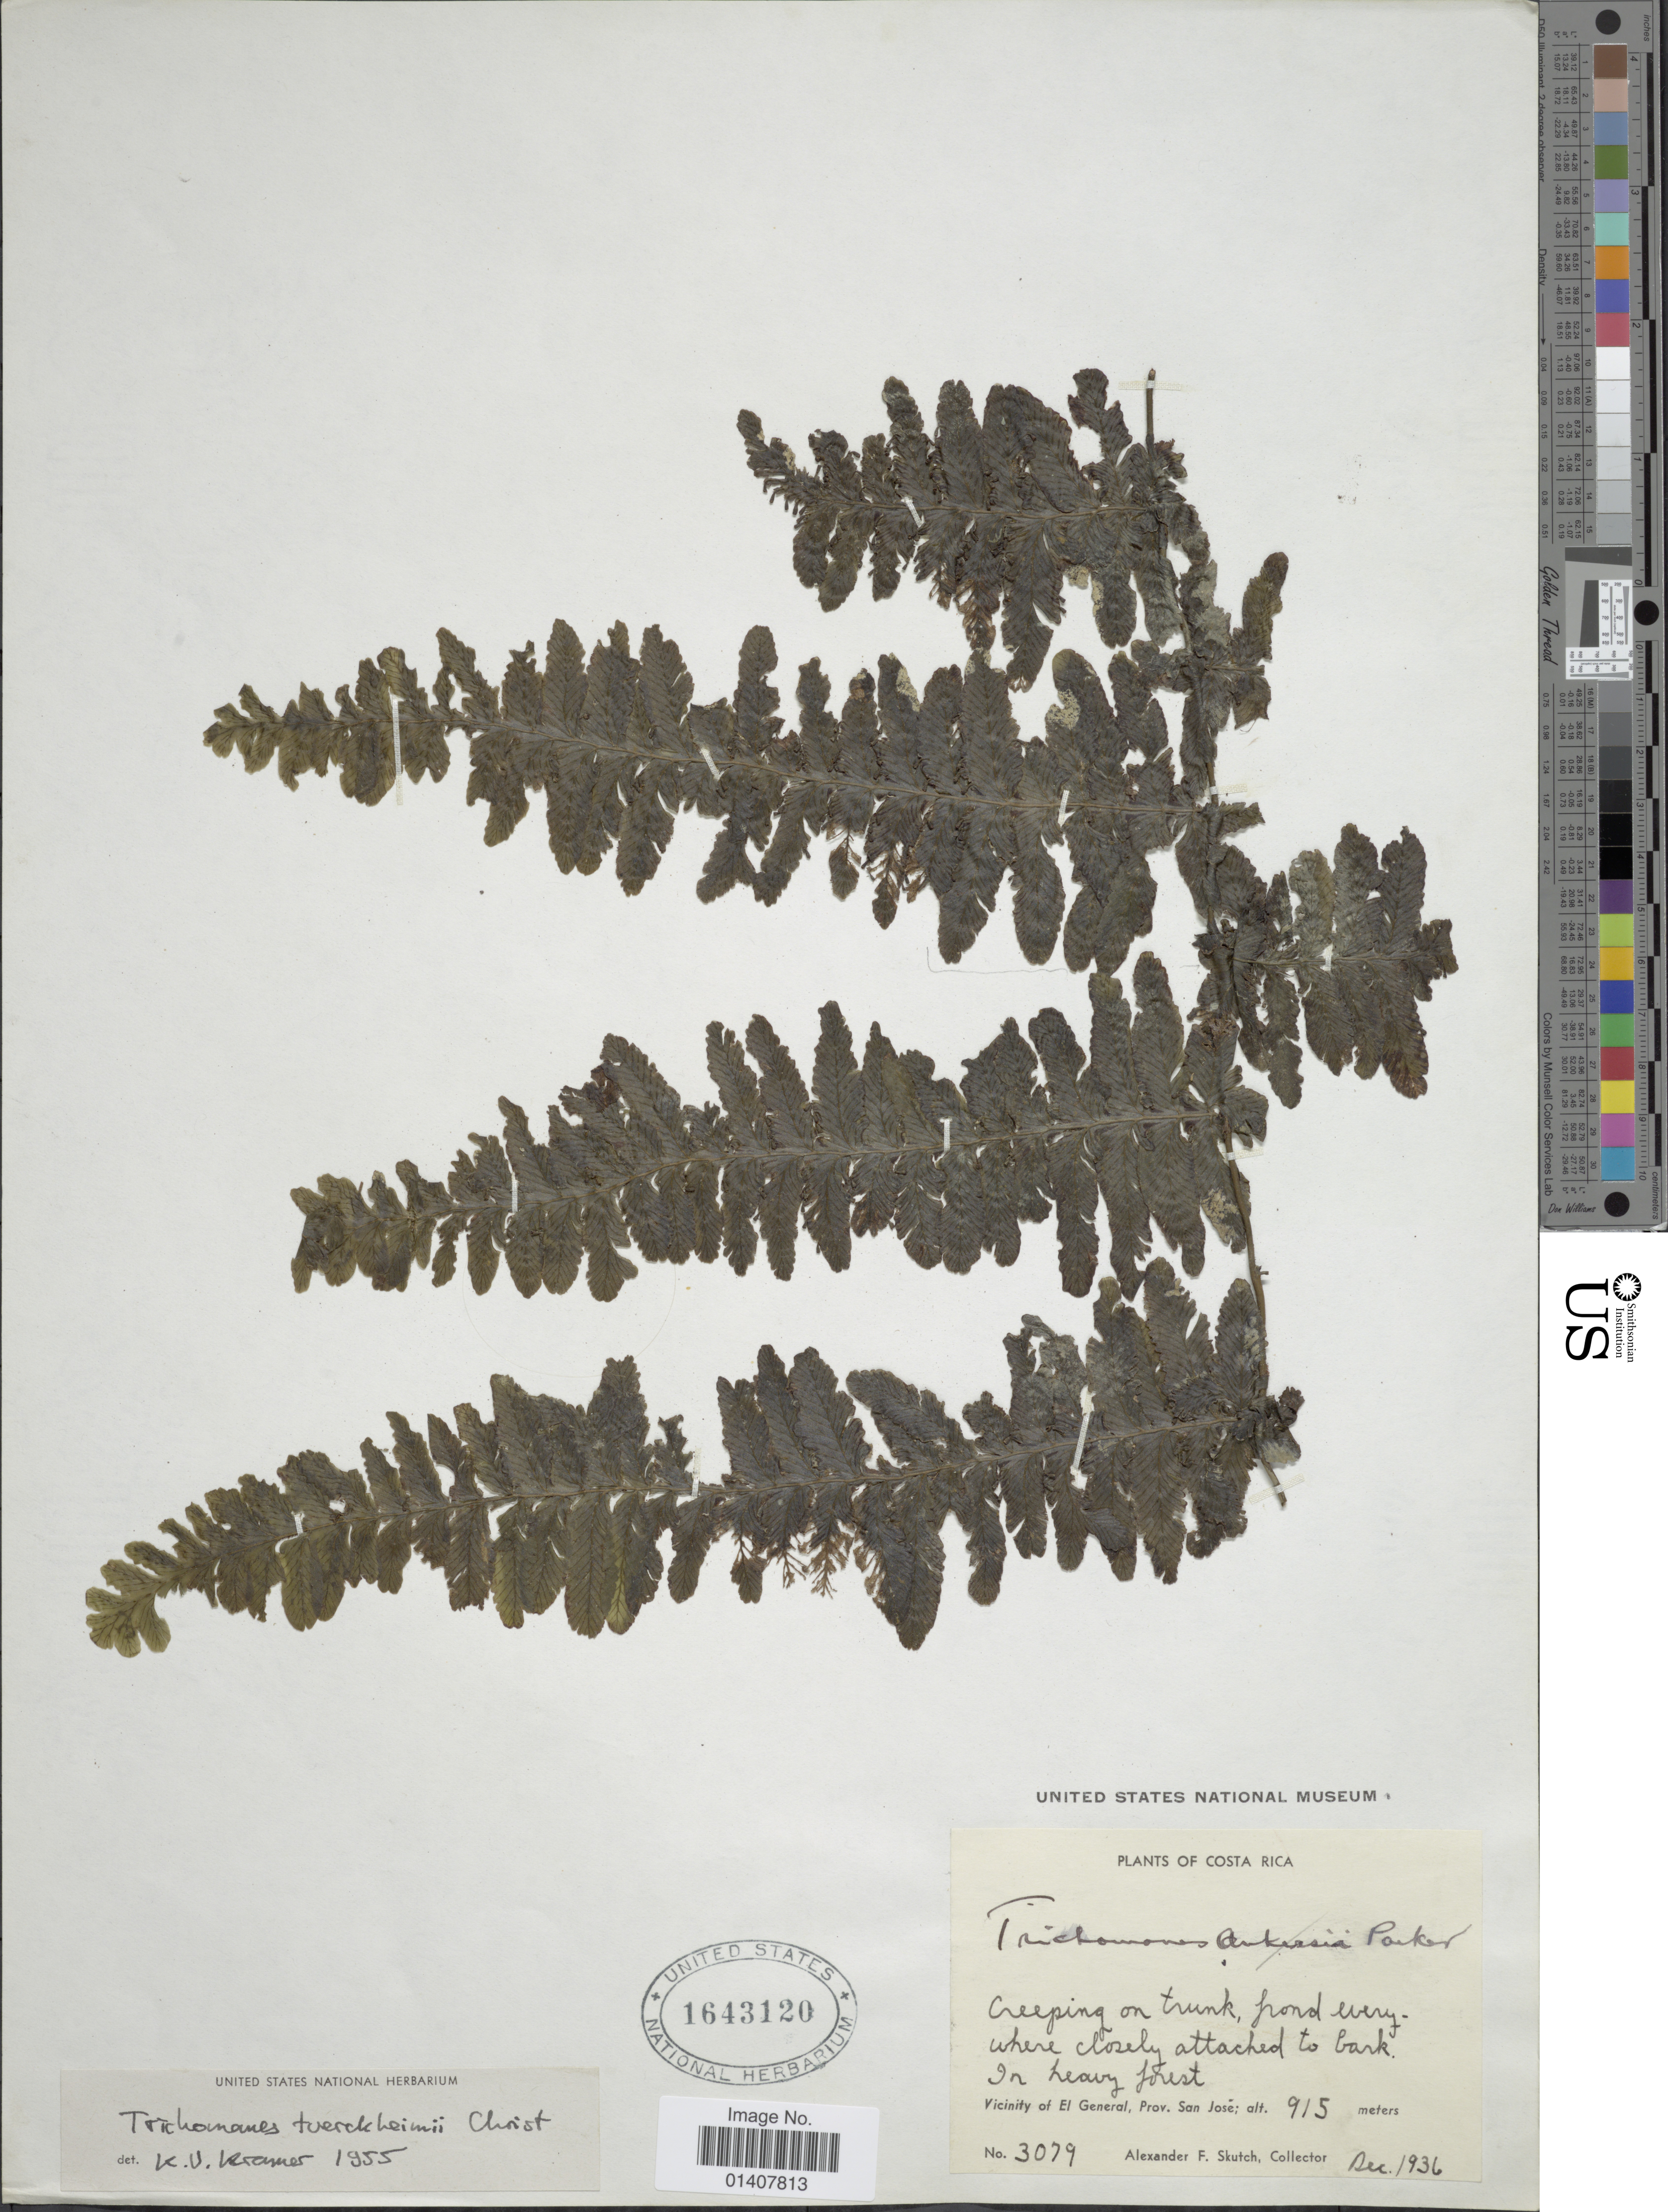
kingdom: Plantae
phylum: Tracheophyta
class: Polypodiopsida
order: Hymenophyllales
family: Hymenophyllaceae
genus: Trichomanes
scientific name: Trichomanes tuerckheimii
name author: Christ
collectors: A. F. Skutch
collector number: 3079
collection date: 1936-12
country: Costa Rica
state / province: San José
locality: Creeping on trunk, pond everywhere closely attached to bark, Vicinity of El General, prov. San José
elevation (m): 915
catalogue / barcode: US 1643120